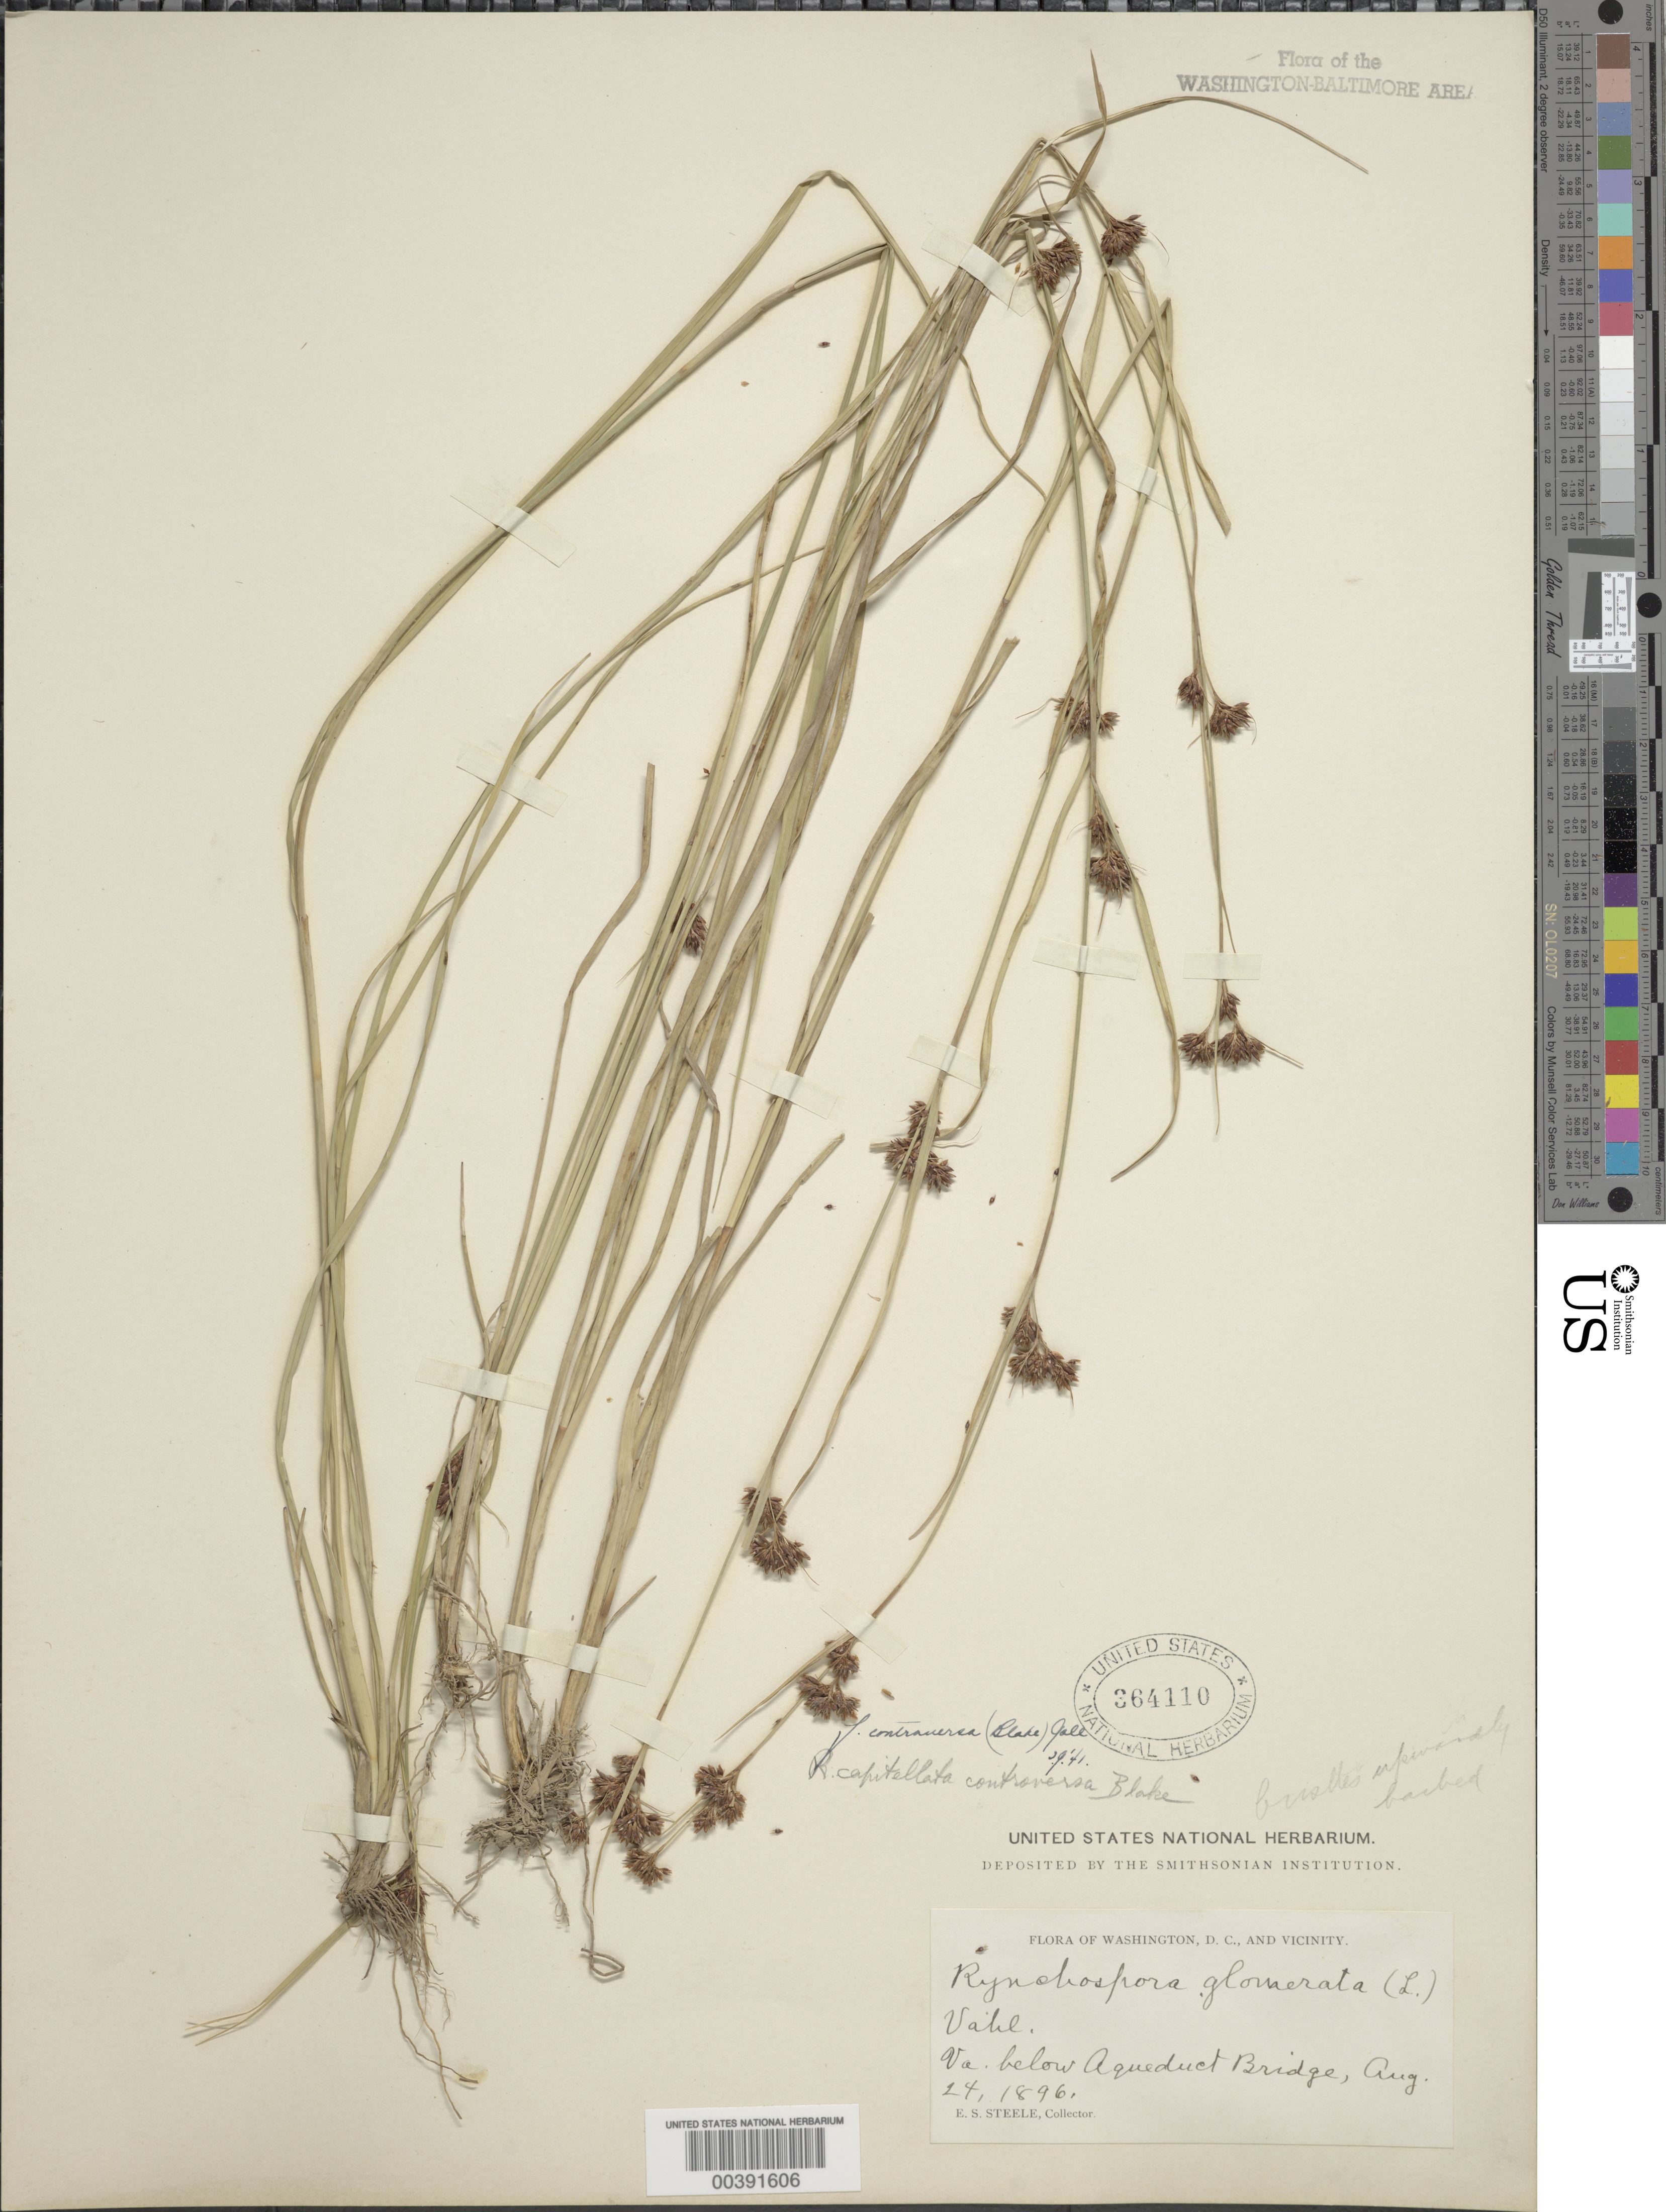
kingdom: Plantae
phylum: Tracheophyta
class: Liliopsida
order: Poales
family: Cyperaceae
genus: Rhynchospora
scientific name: Rhynchospora capitellata f. controversa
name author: (Michx.) Vahl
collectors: E. Steele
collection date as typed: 24 Aug 1896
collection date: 1896-08-24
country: United States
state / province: Virginia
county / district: Fairfax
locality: Below Aqueduct Bridge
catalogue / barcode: US 364110